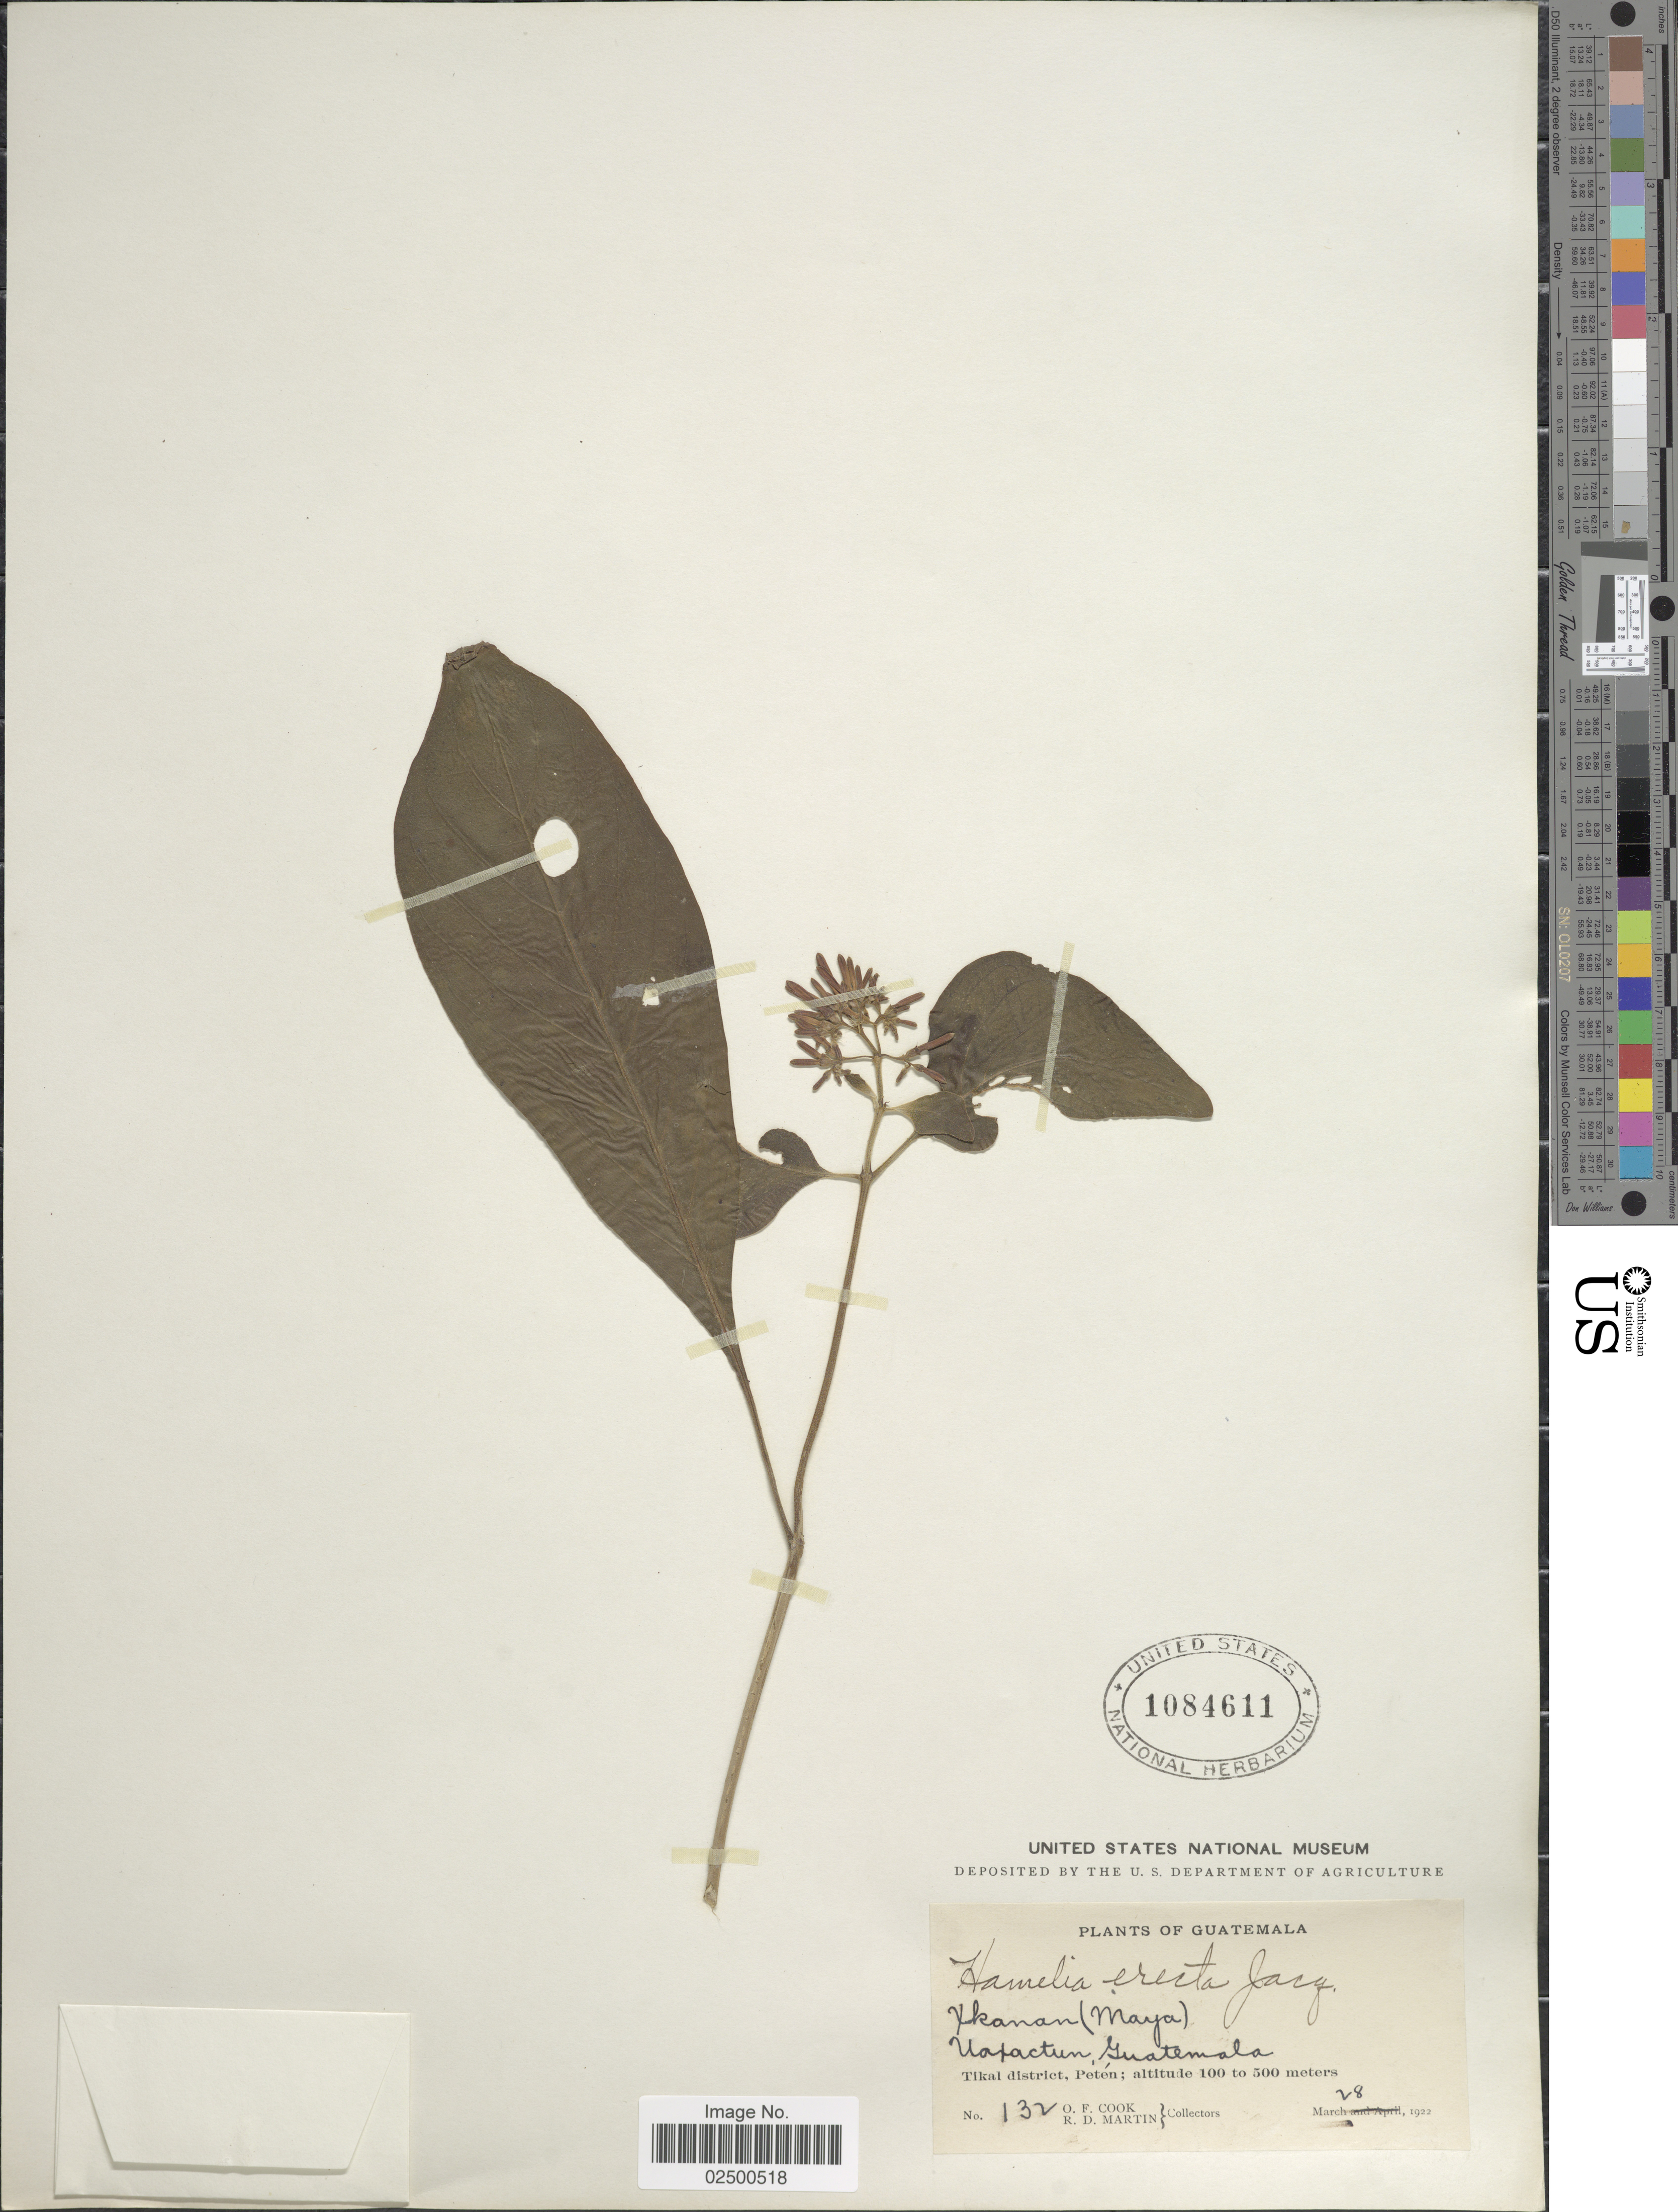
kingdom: Plantae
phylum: Tracheophyta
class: Magnoliopsida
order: Gentianales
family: Rubiaceae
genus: Hamelia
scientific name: Hamelia erecta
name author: Jacq.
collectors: O. F. Cook & R. D. Martin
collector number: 132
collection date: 1922-03-28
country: Guatemala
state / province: El Petén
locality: Ykanan (Maya), Uaxactun, Guatemala, Tikal District, Peten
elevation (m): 100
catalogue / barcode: US 1084611